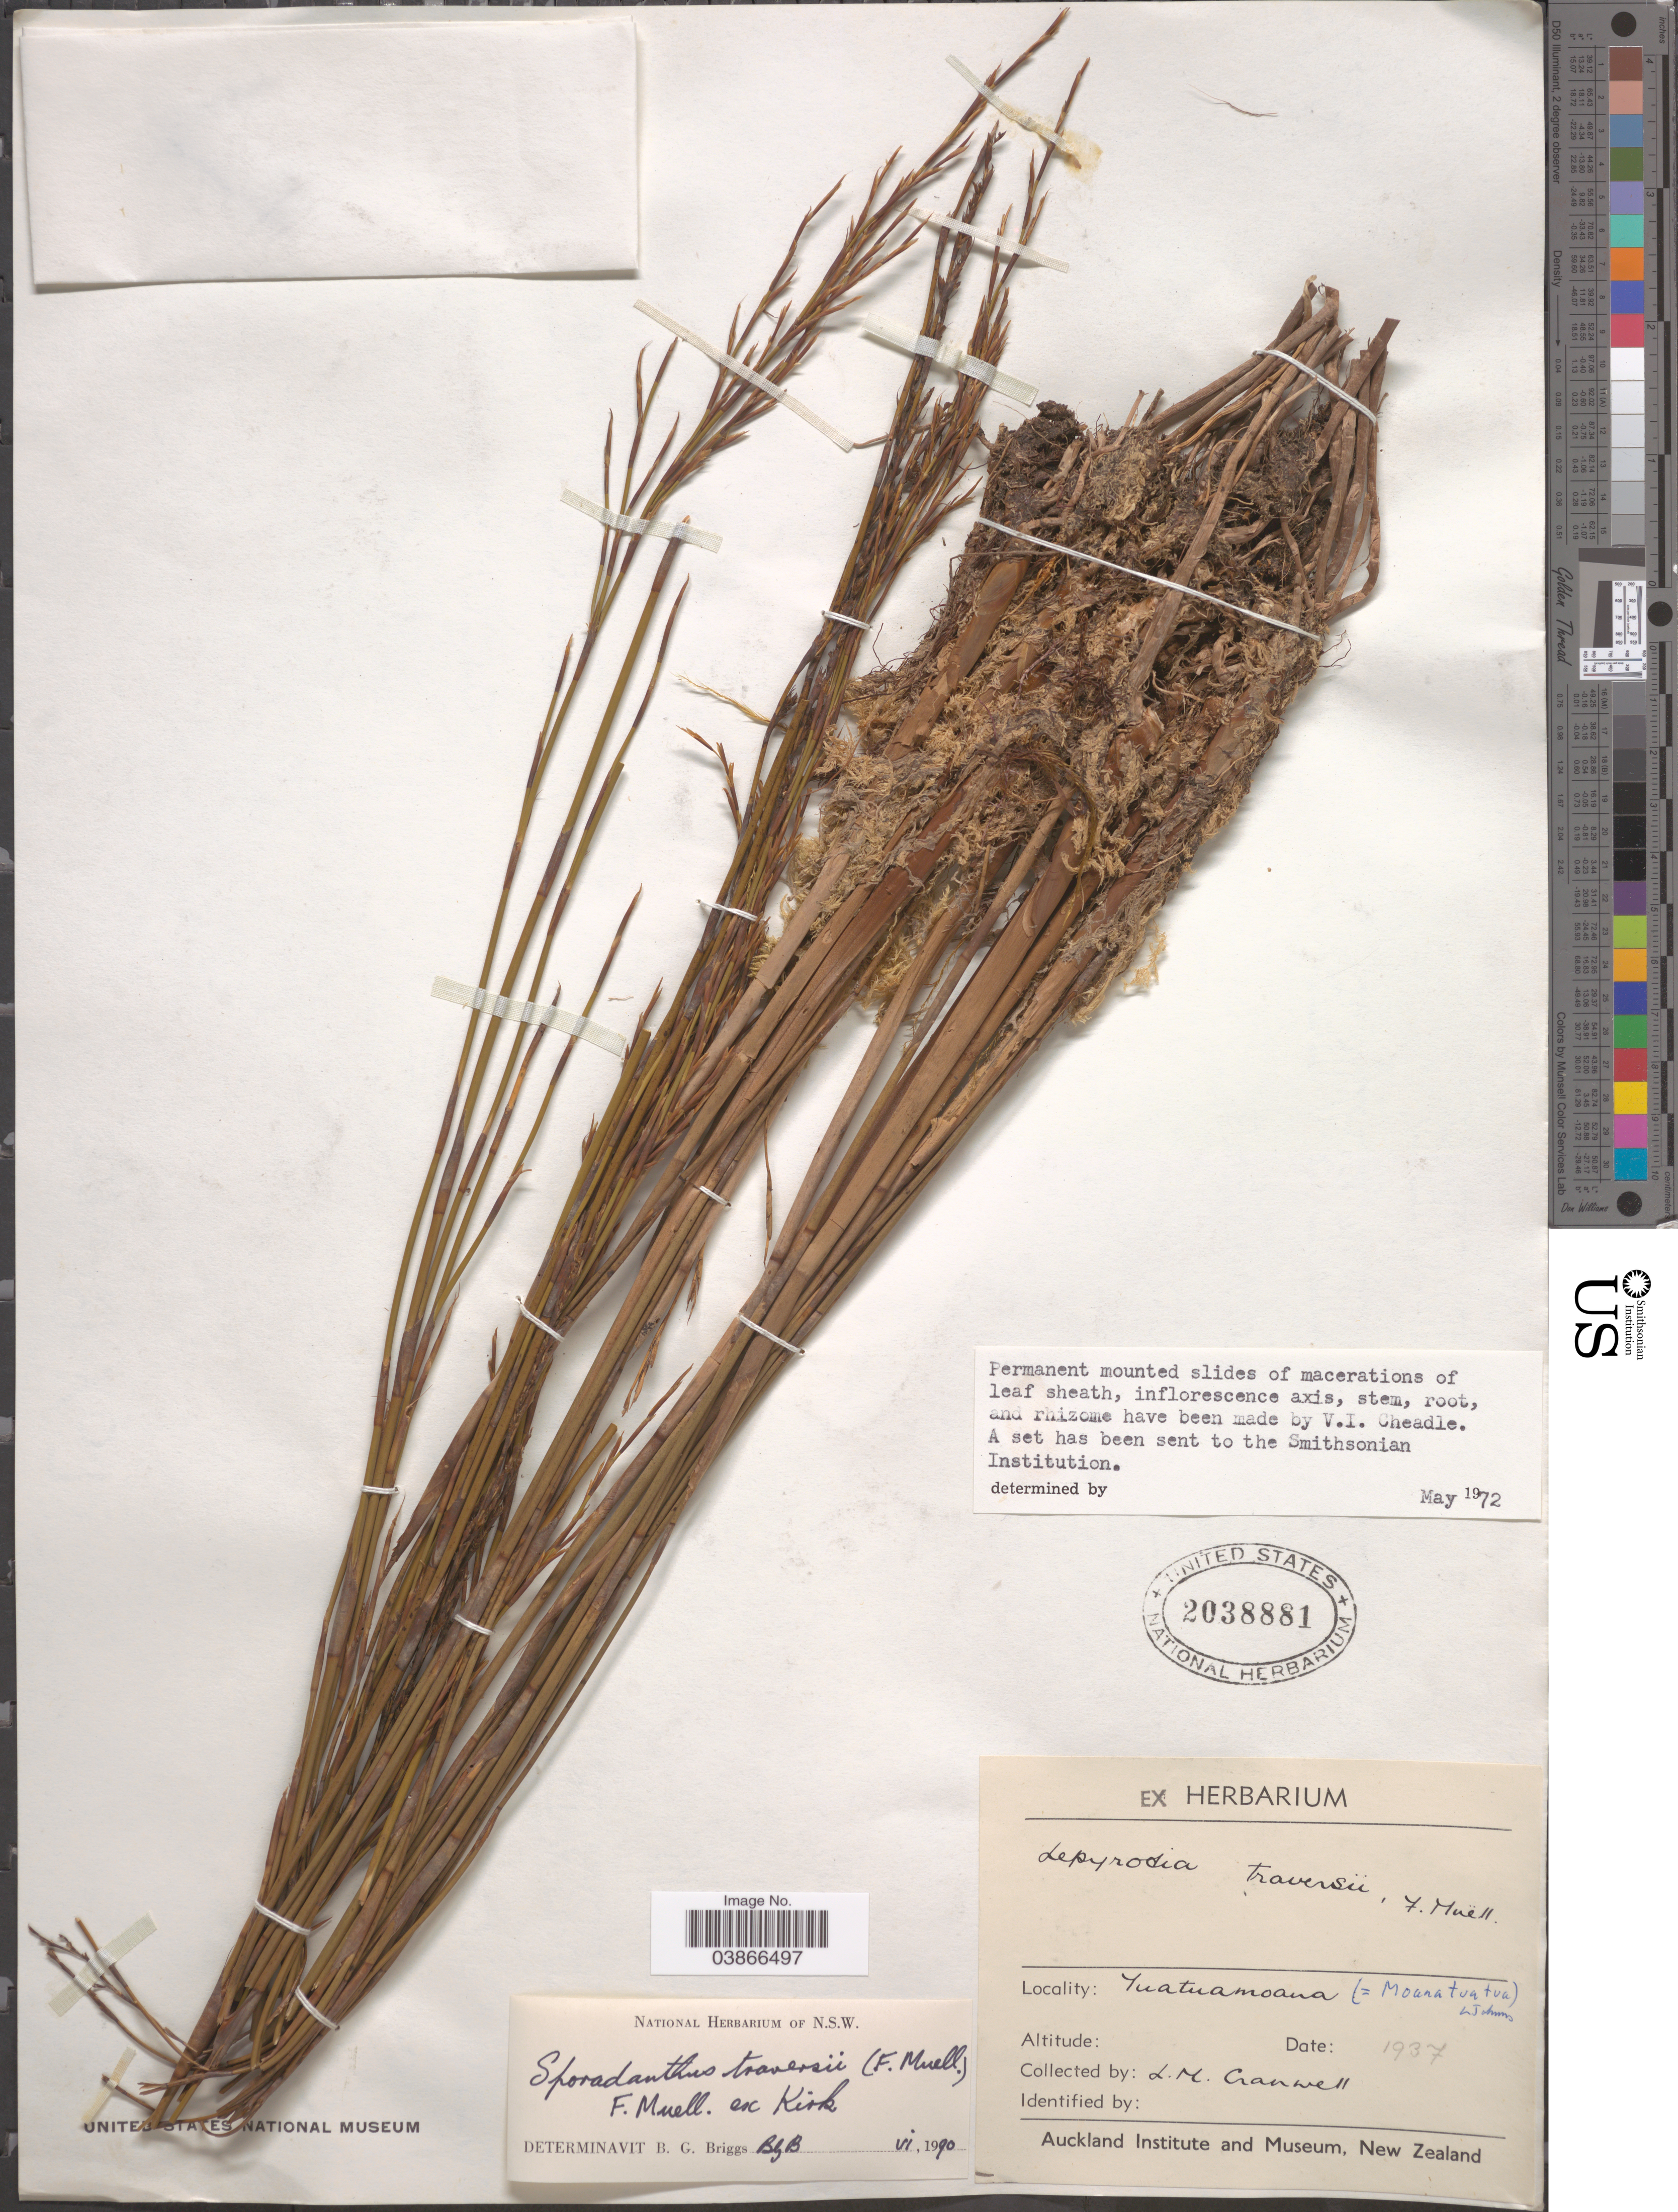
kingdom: Plantae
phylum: Tracheophyta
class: Liliopsida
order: Poales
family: Restionaceae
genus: Sporadanthus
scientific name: Sporadanthus traversii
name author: (F. Muell.) F. Muell.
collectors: L. Cranwell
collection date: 1937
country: New Zealand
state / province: Auckland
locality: Tuatuamoana (=Mounatuatua).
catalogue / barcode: US 2038881